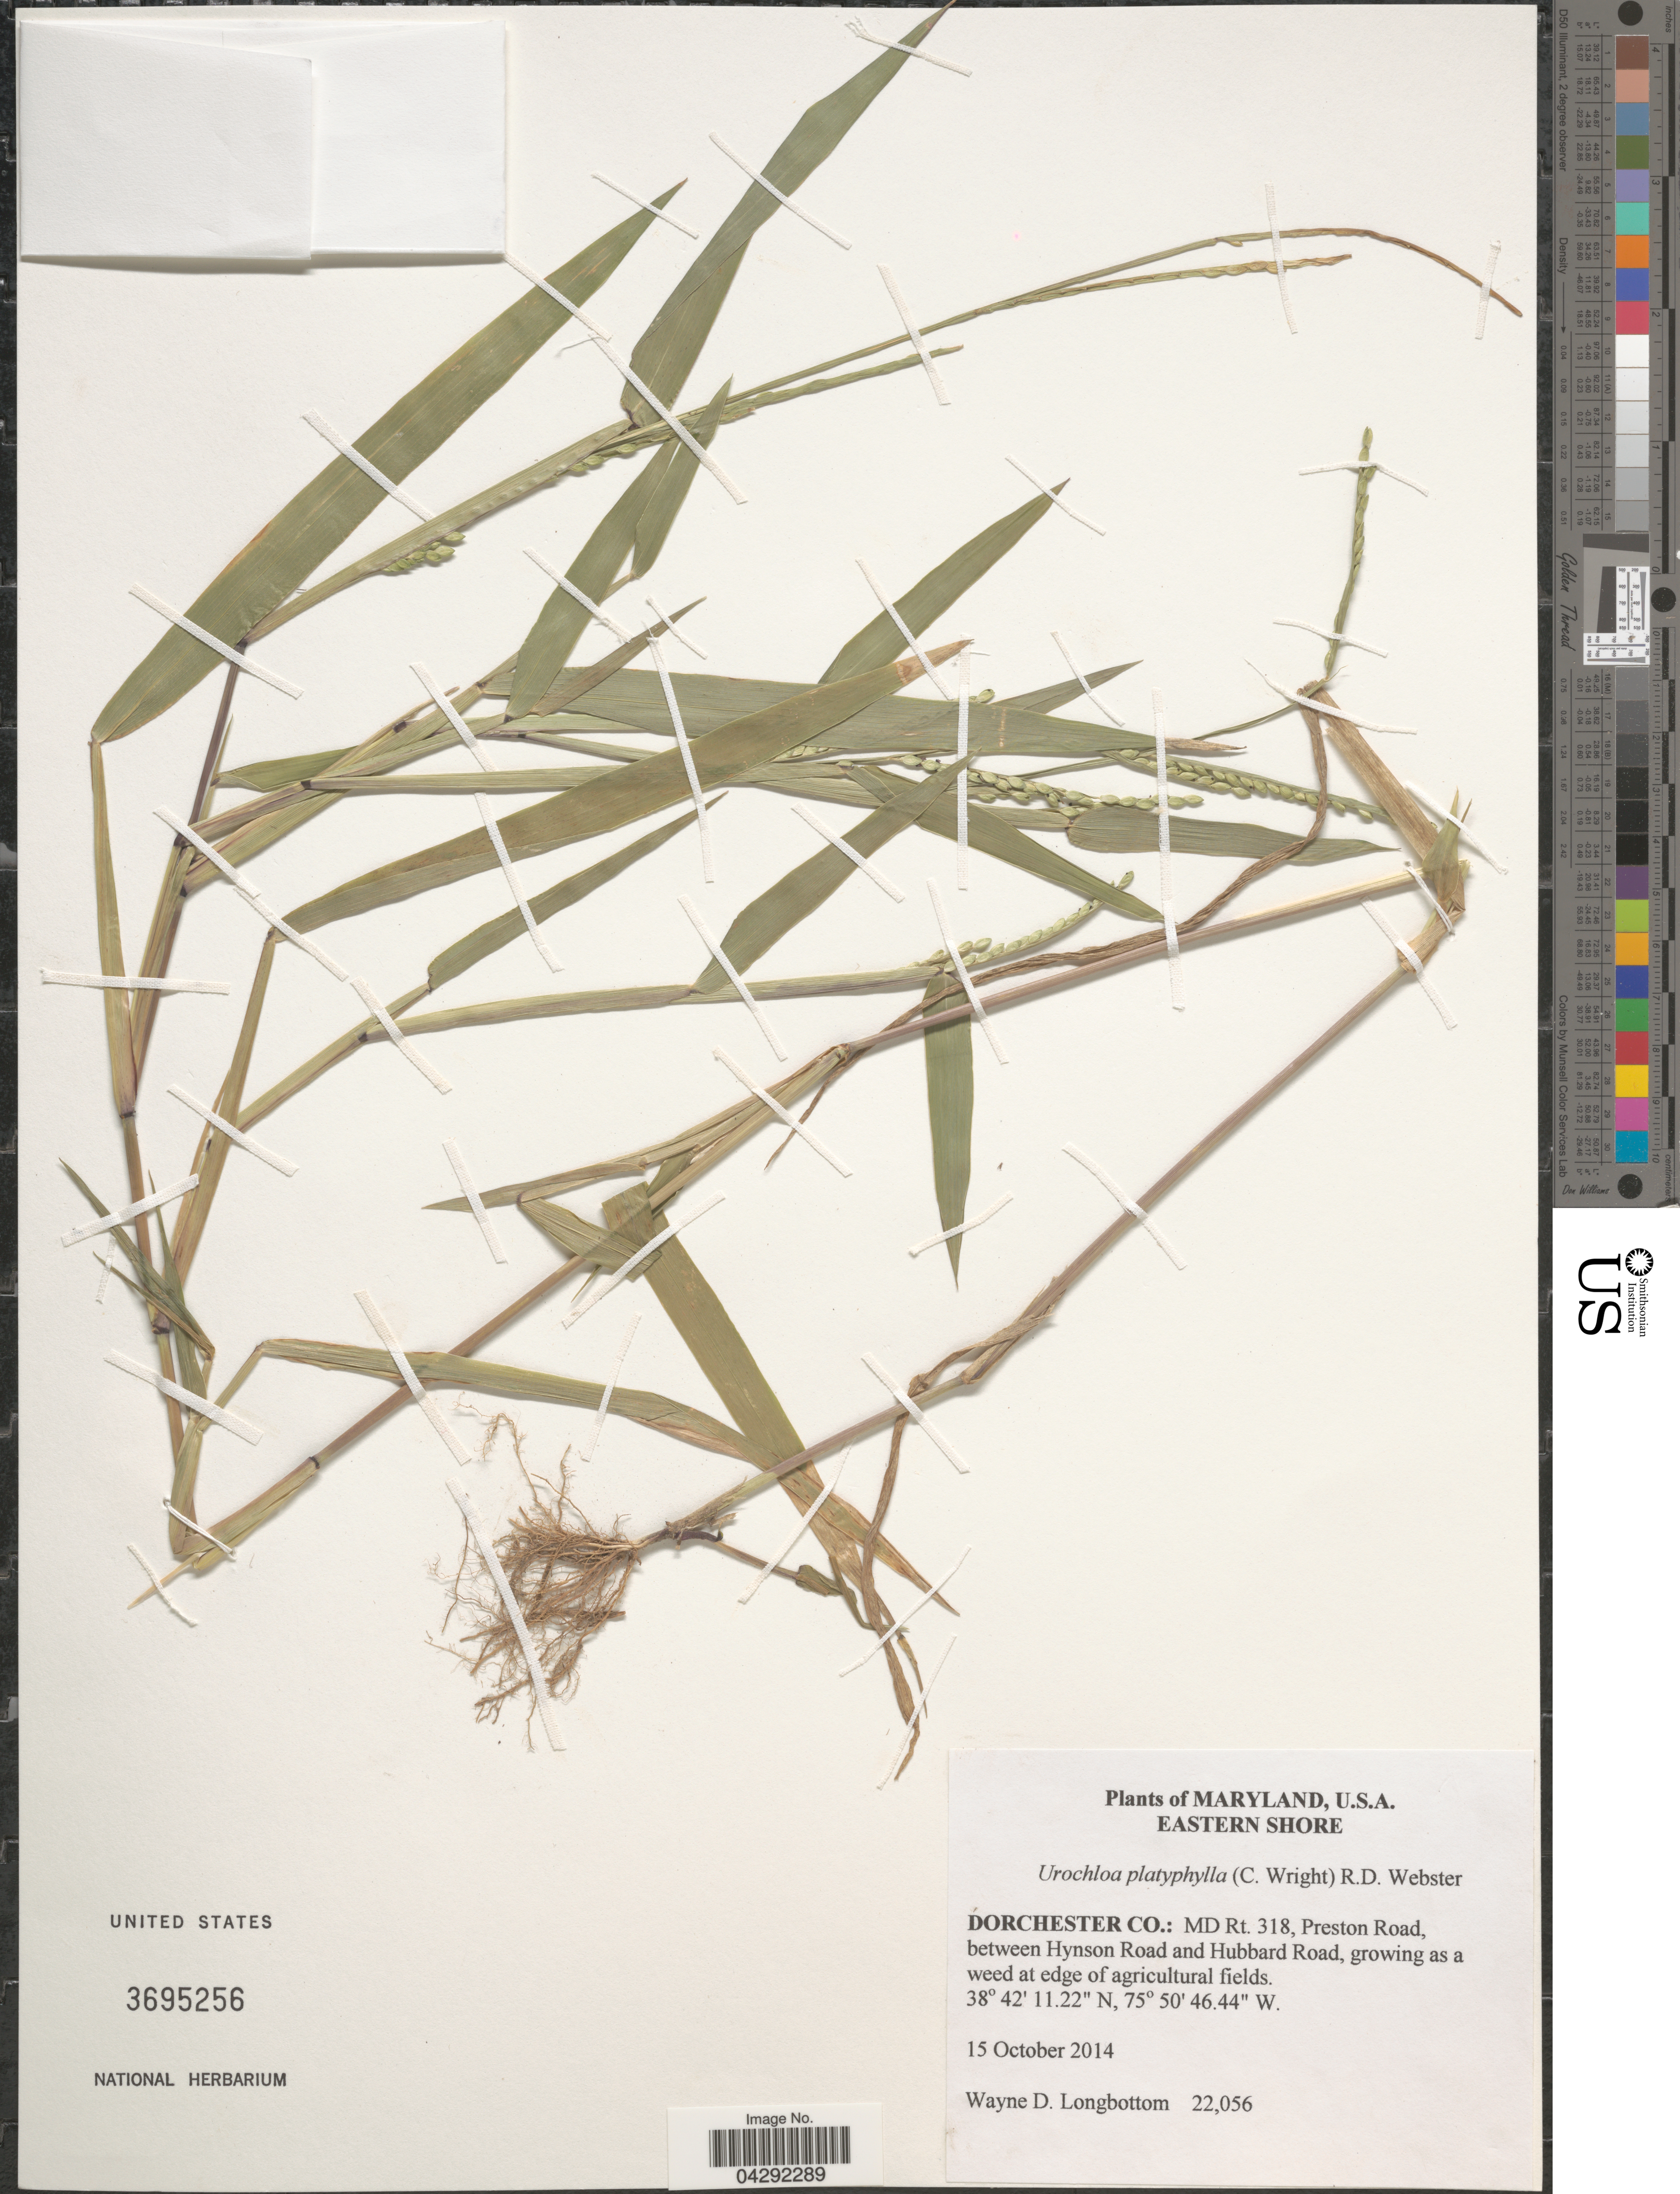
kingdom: Plantae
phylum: Tracheophyta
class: Liliopsida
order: Poales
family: Poaceae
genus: Urochloa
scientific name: Urochloa platyphylla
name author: (Munro ex C. Wright) R.D. Webster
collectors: W. D. Longbottom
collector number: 22056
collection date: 2014-10-15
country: United States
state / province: Maryland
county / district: Dorchester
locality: Eastern Shore. Dorchester Co.: MD Rt. 318, Preston Road, between Hynson Road and Hubbard Road, growing as a weed at edge of agricultural fields.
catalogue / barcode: US 3695256